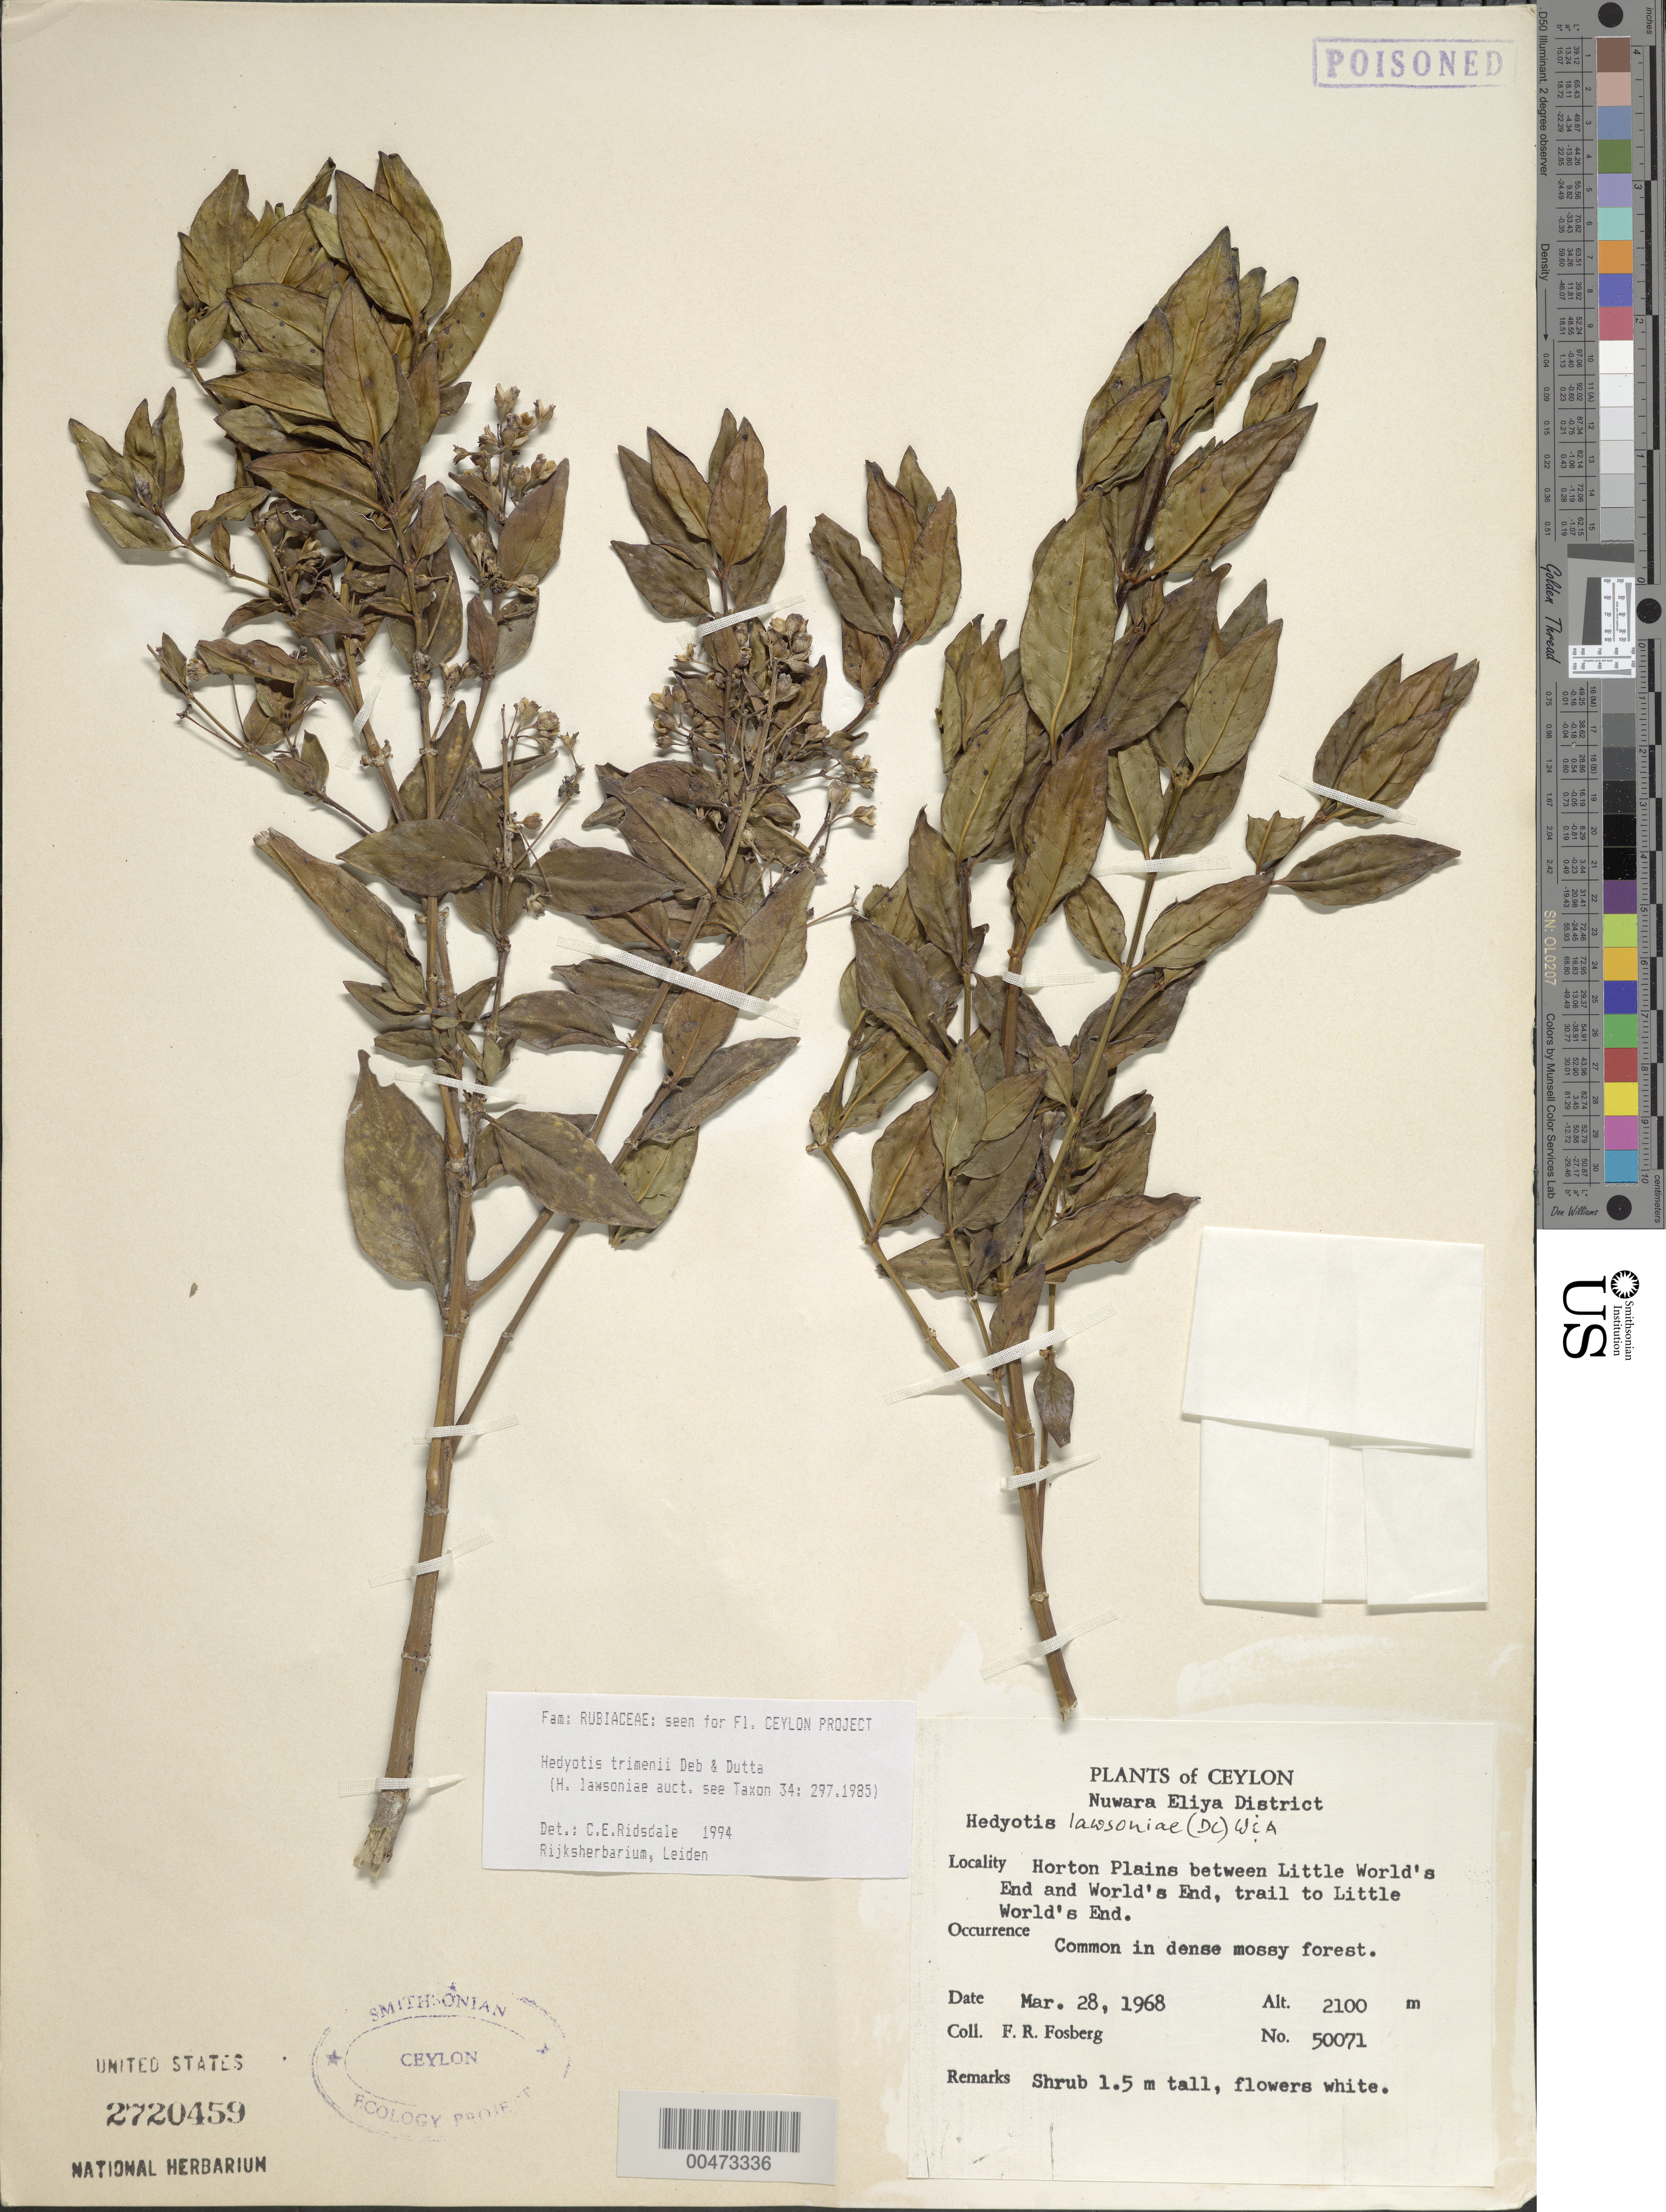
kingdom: Plantae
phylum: Tracheophyta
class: Magnoliopsida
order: Gentianales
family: Rubiaceae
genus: Hedyotis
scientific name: Hedyotis trimenii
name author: Deb & R. Dutta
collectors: F. R. Fosberg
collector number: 50071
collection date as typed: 28 Mar 1968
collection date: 1968-03-28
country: Sri Lanka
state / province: Central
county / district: Nuwara Eliya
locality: Horton Plains between Little World's End and World's End, trail to Little World's End.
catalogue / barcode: US 2720459